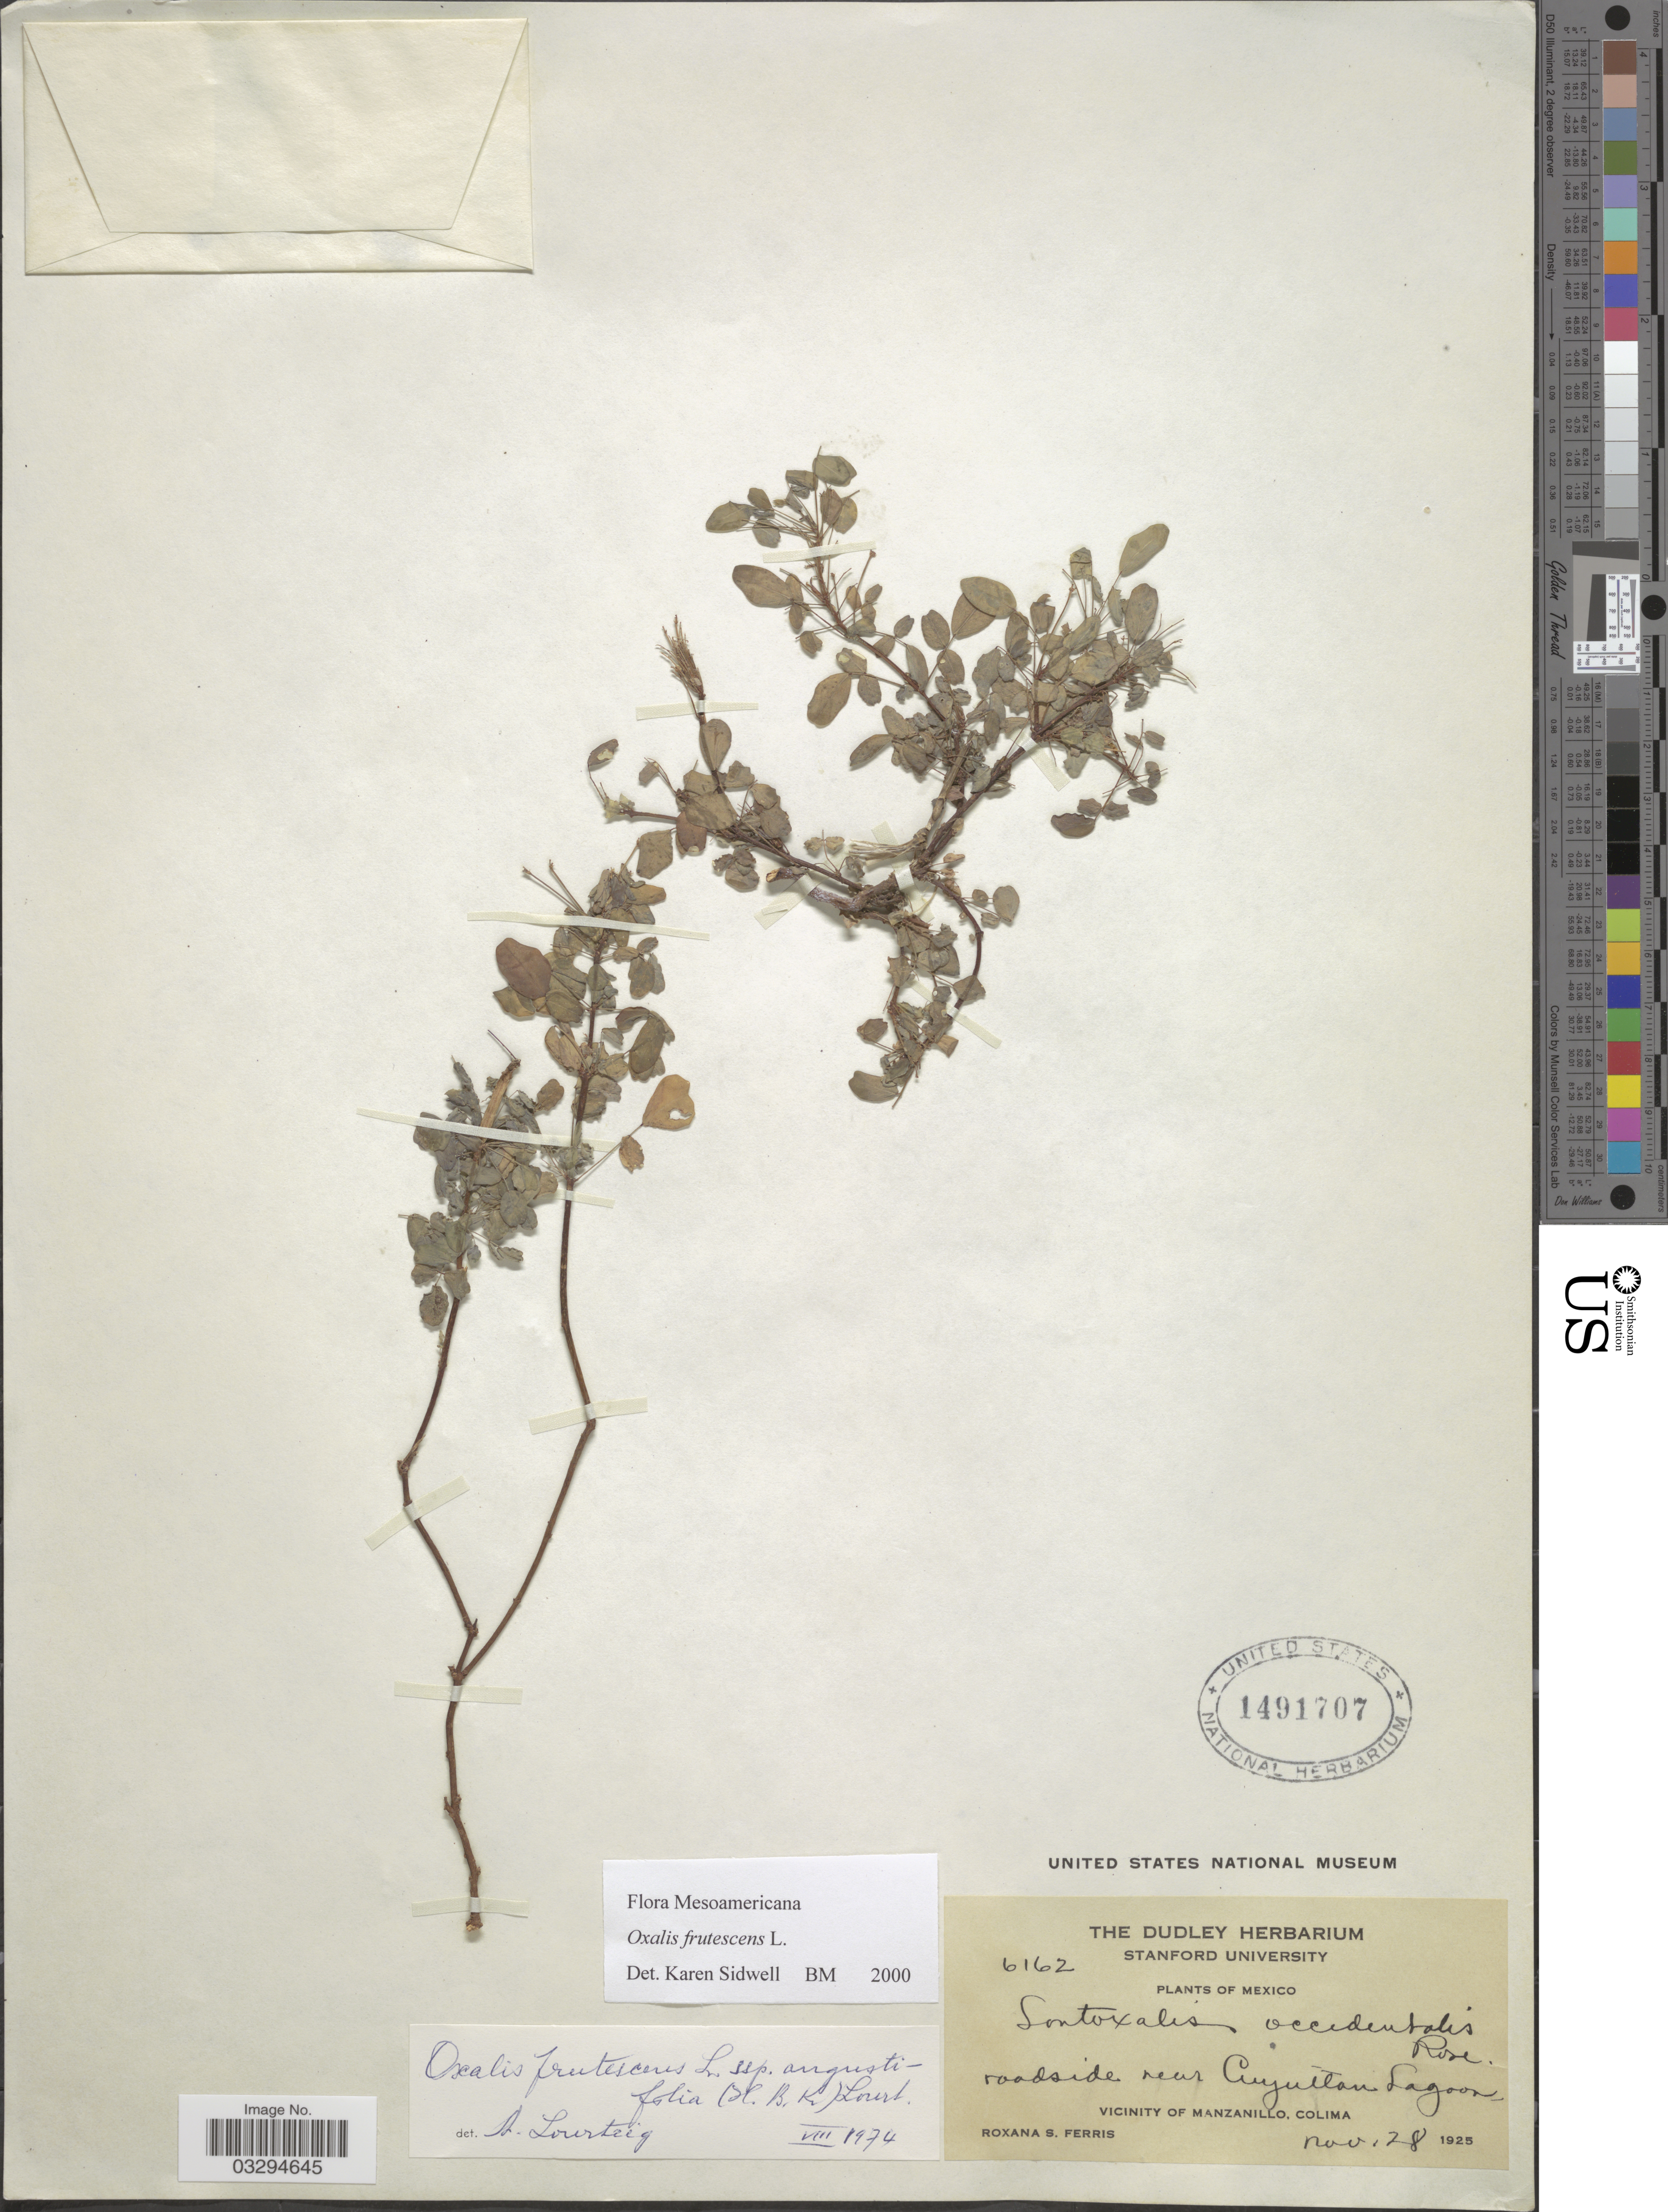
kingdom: Plantae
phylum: Tracheophyta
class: Magnoliopsida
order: Oxalidales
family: Oxalidaceae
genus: Oxalis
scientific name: Oxalis frutescens subsp. angustifolia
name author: (Kunth) Lourteig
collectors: R. S. Ferris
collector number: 6162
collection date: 1925-11-28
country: Mexico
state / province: Colima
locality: Roadside near Cuyutlan Lagoon. Vicinity of Manzanillo.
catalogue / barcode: US 1491707